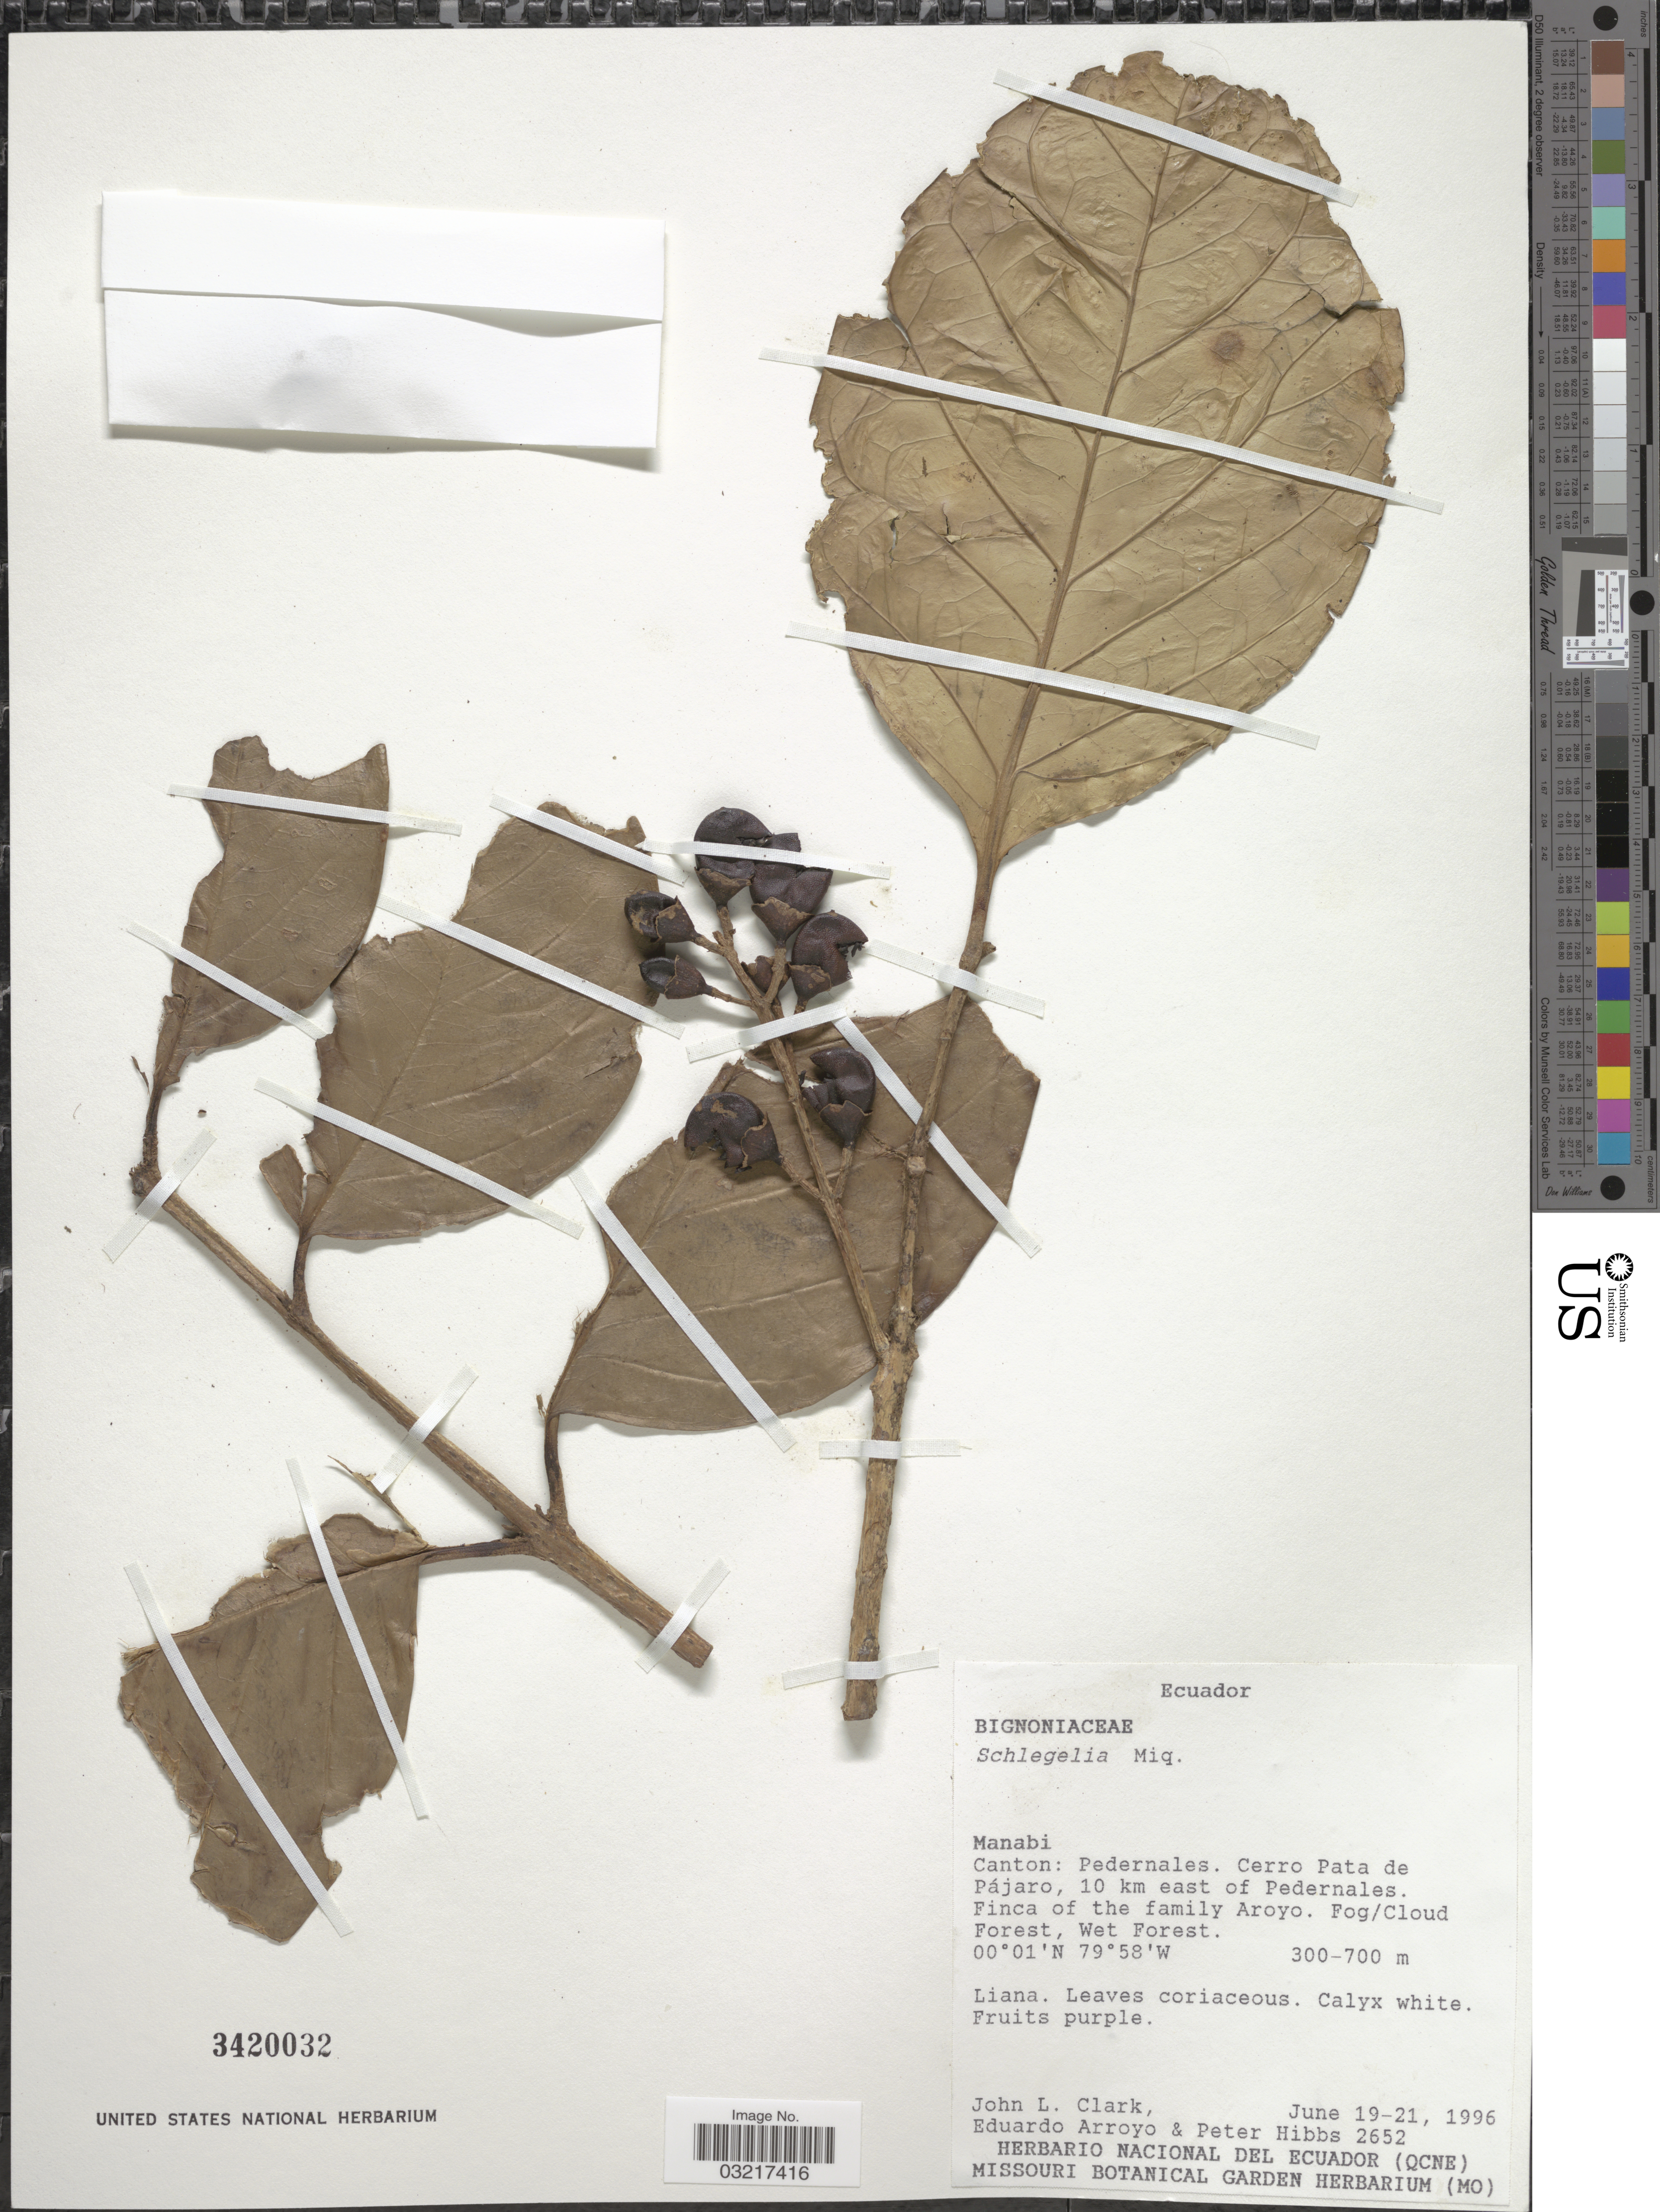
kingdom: Plantae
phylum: Tracheophyta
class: Magnoliopsida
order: Lamiales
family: Schlegeliaceae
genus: Schlegelia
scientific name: Schlegelia sp.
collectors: J. L. Clark, E. Arroyo & P. Hibbs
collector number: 2652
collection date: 1996-06-19/1996-06-21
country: Ecuador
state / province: Manabí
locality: Canton: Pedernales. Cerro Pata de Pájaro, 10 km east of Pedernales. Finca of the family Aroyo. Fog/Cloud Forest, Wet Forest.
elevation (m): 300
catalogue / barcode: US 3420032